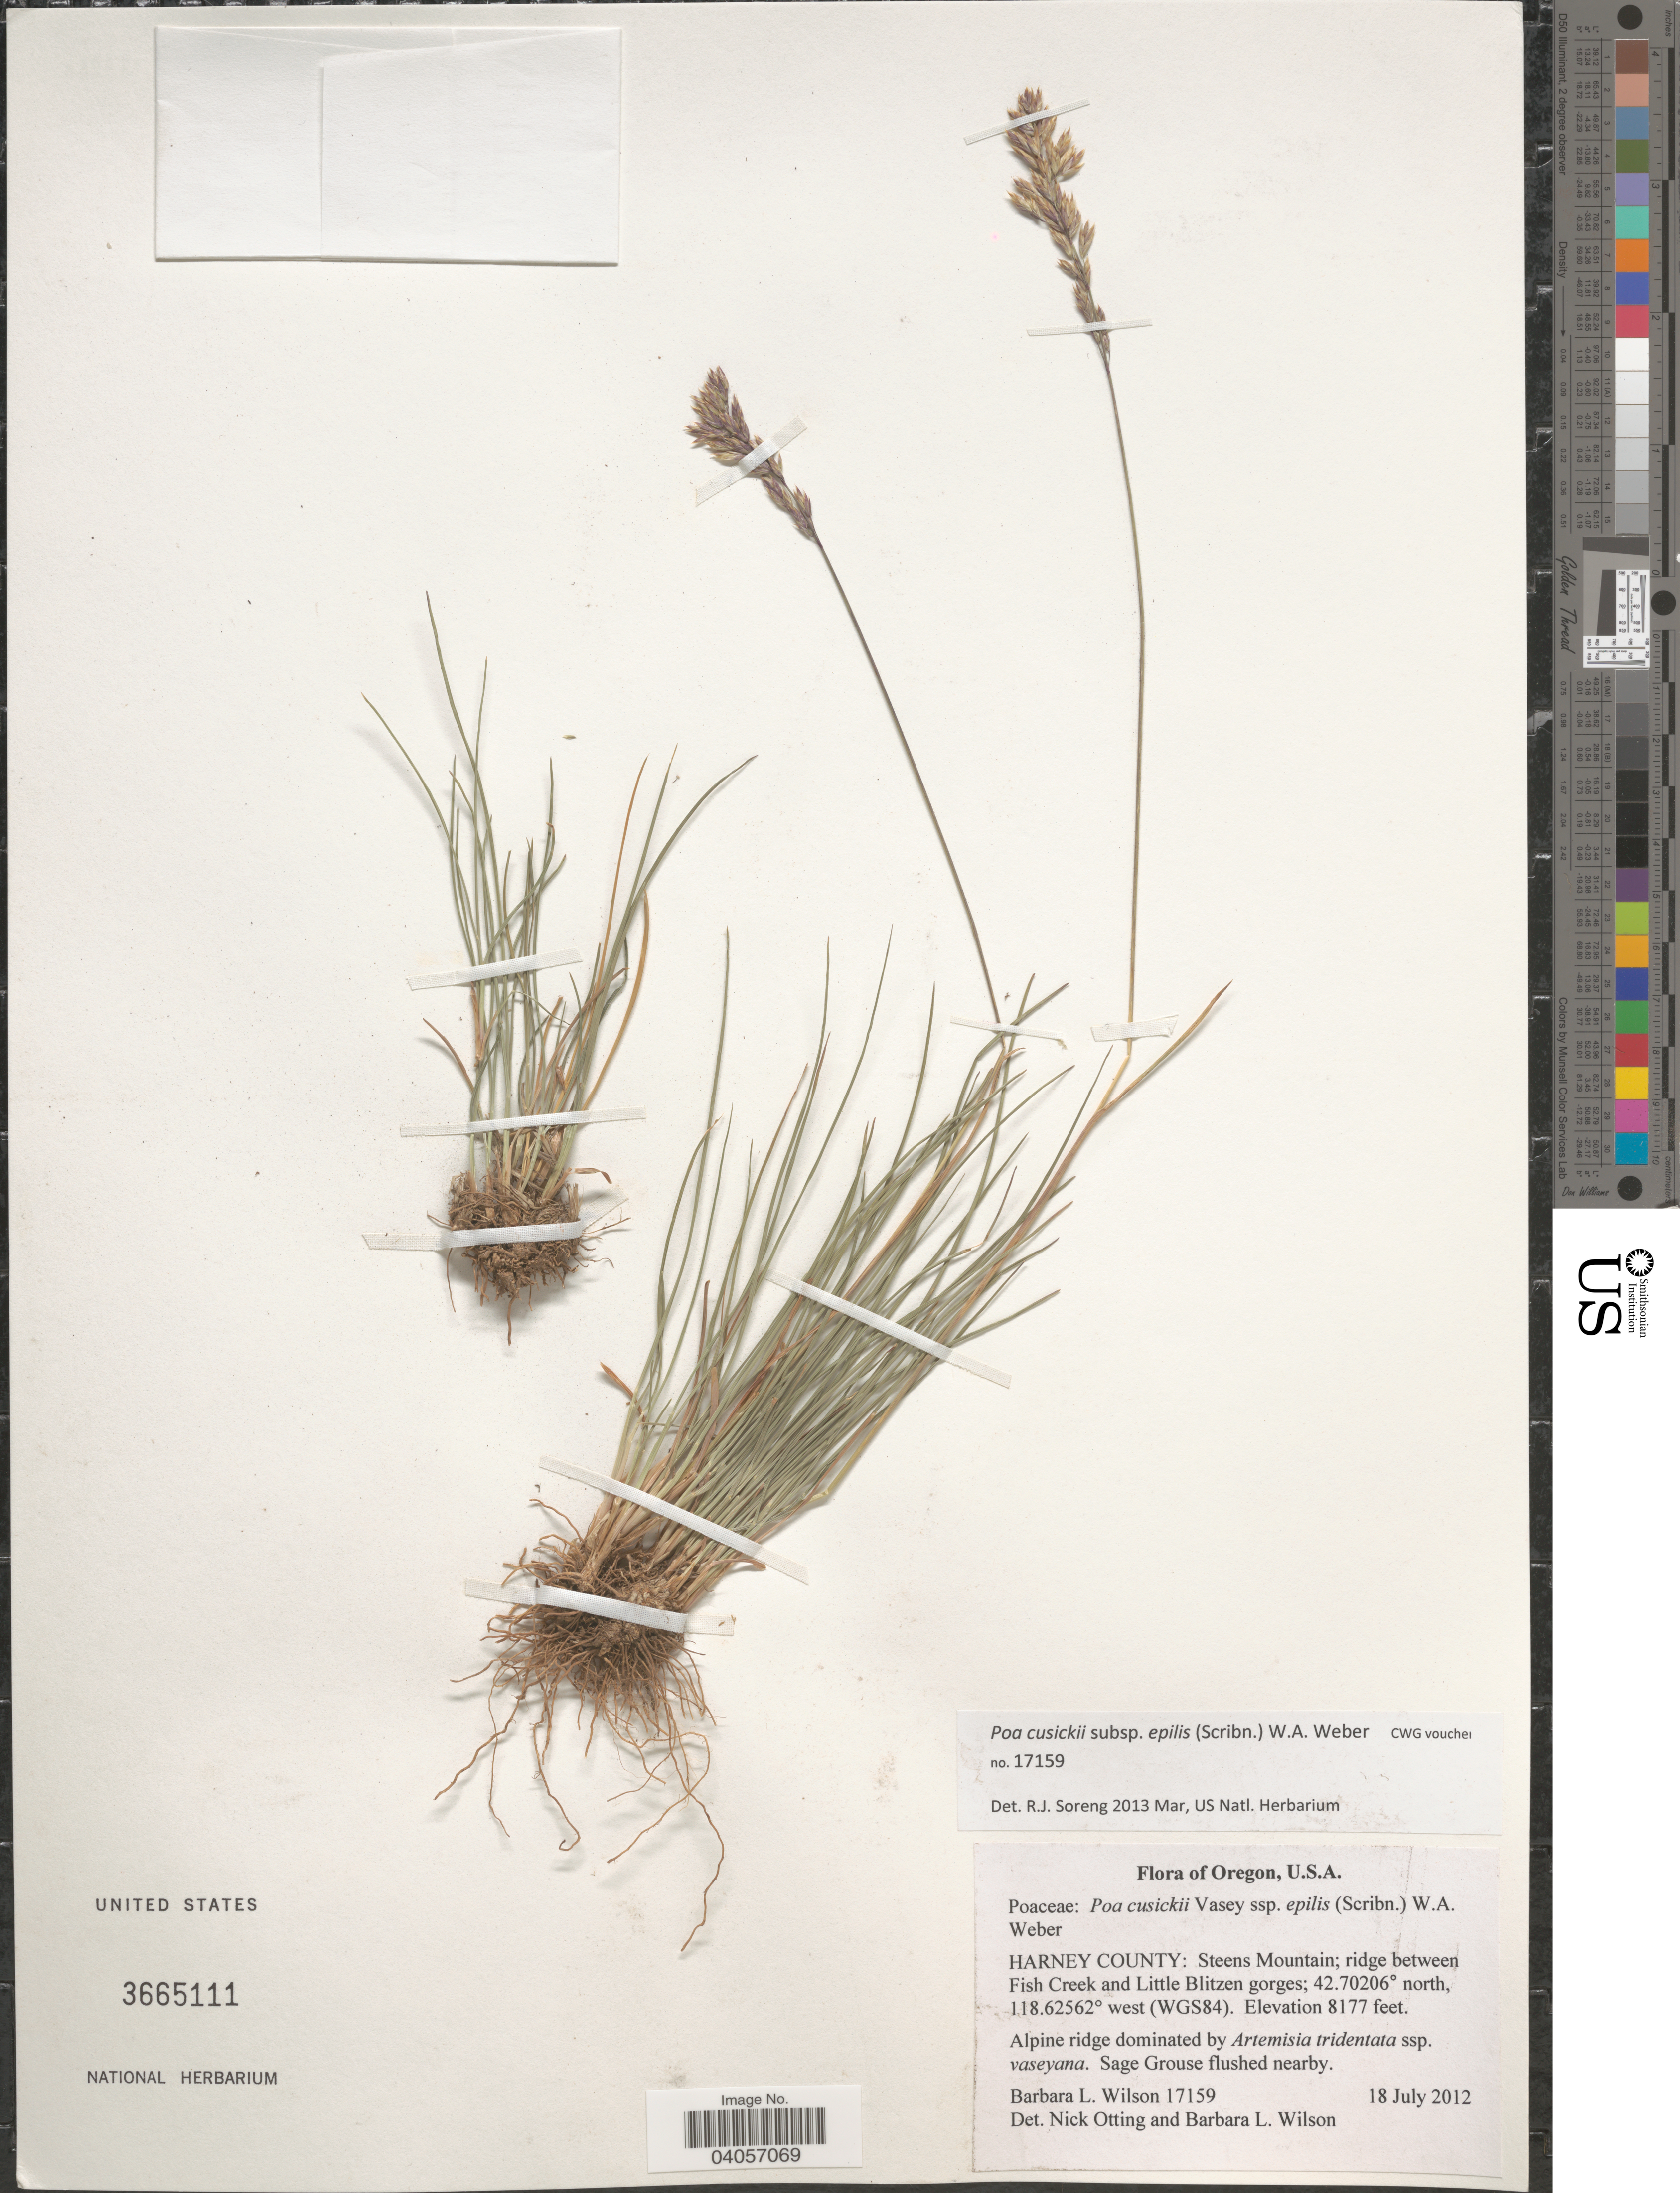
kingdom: Plantae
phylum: Tracheophyta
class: Liliopsida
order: Poales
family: Poaceae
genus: Poa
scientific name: Poa cusickii subsp. pallida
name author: Soreng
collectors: B. L. Wilson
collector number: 17159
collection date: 2012-07-18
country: United States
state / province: Oregon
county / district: Harney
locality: Harney County: Steens Mountain; ridge between Fish Creek and Little Blitzen gorges. WGS84.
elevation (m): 2492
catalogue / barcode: US 3665111